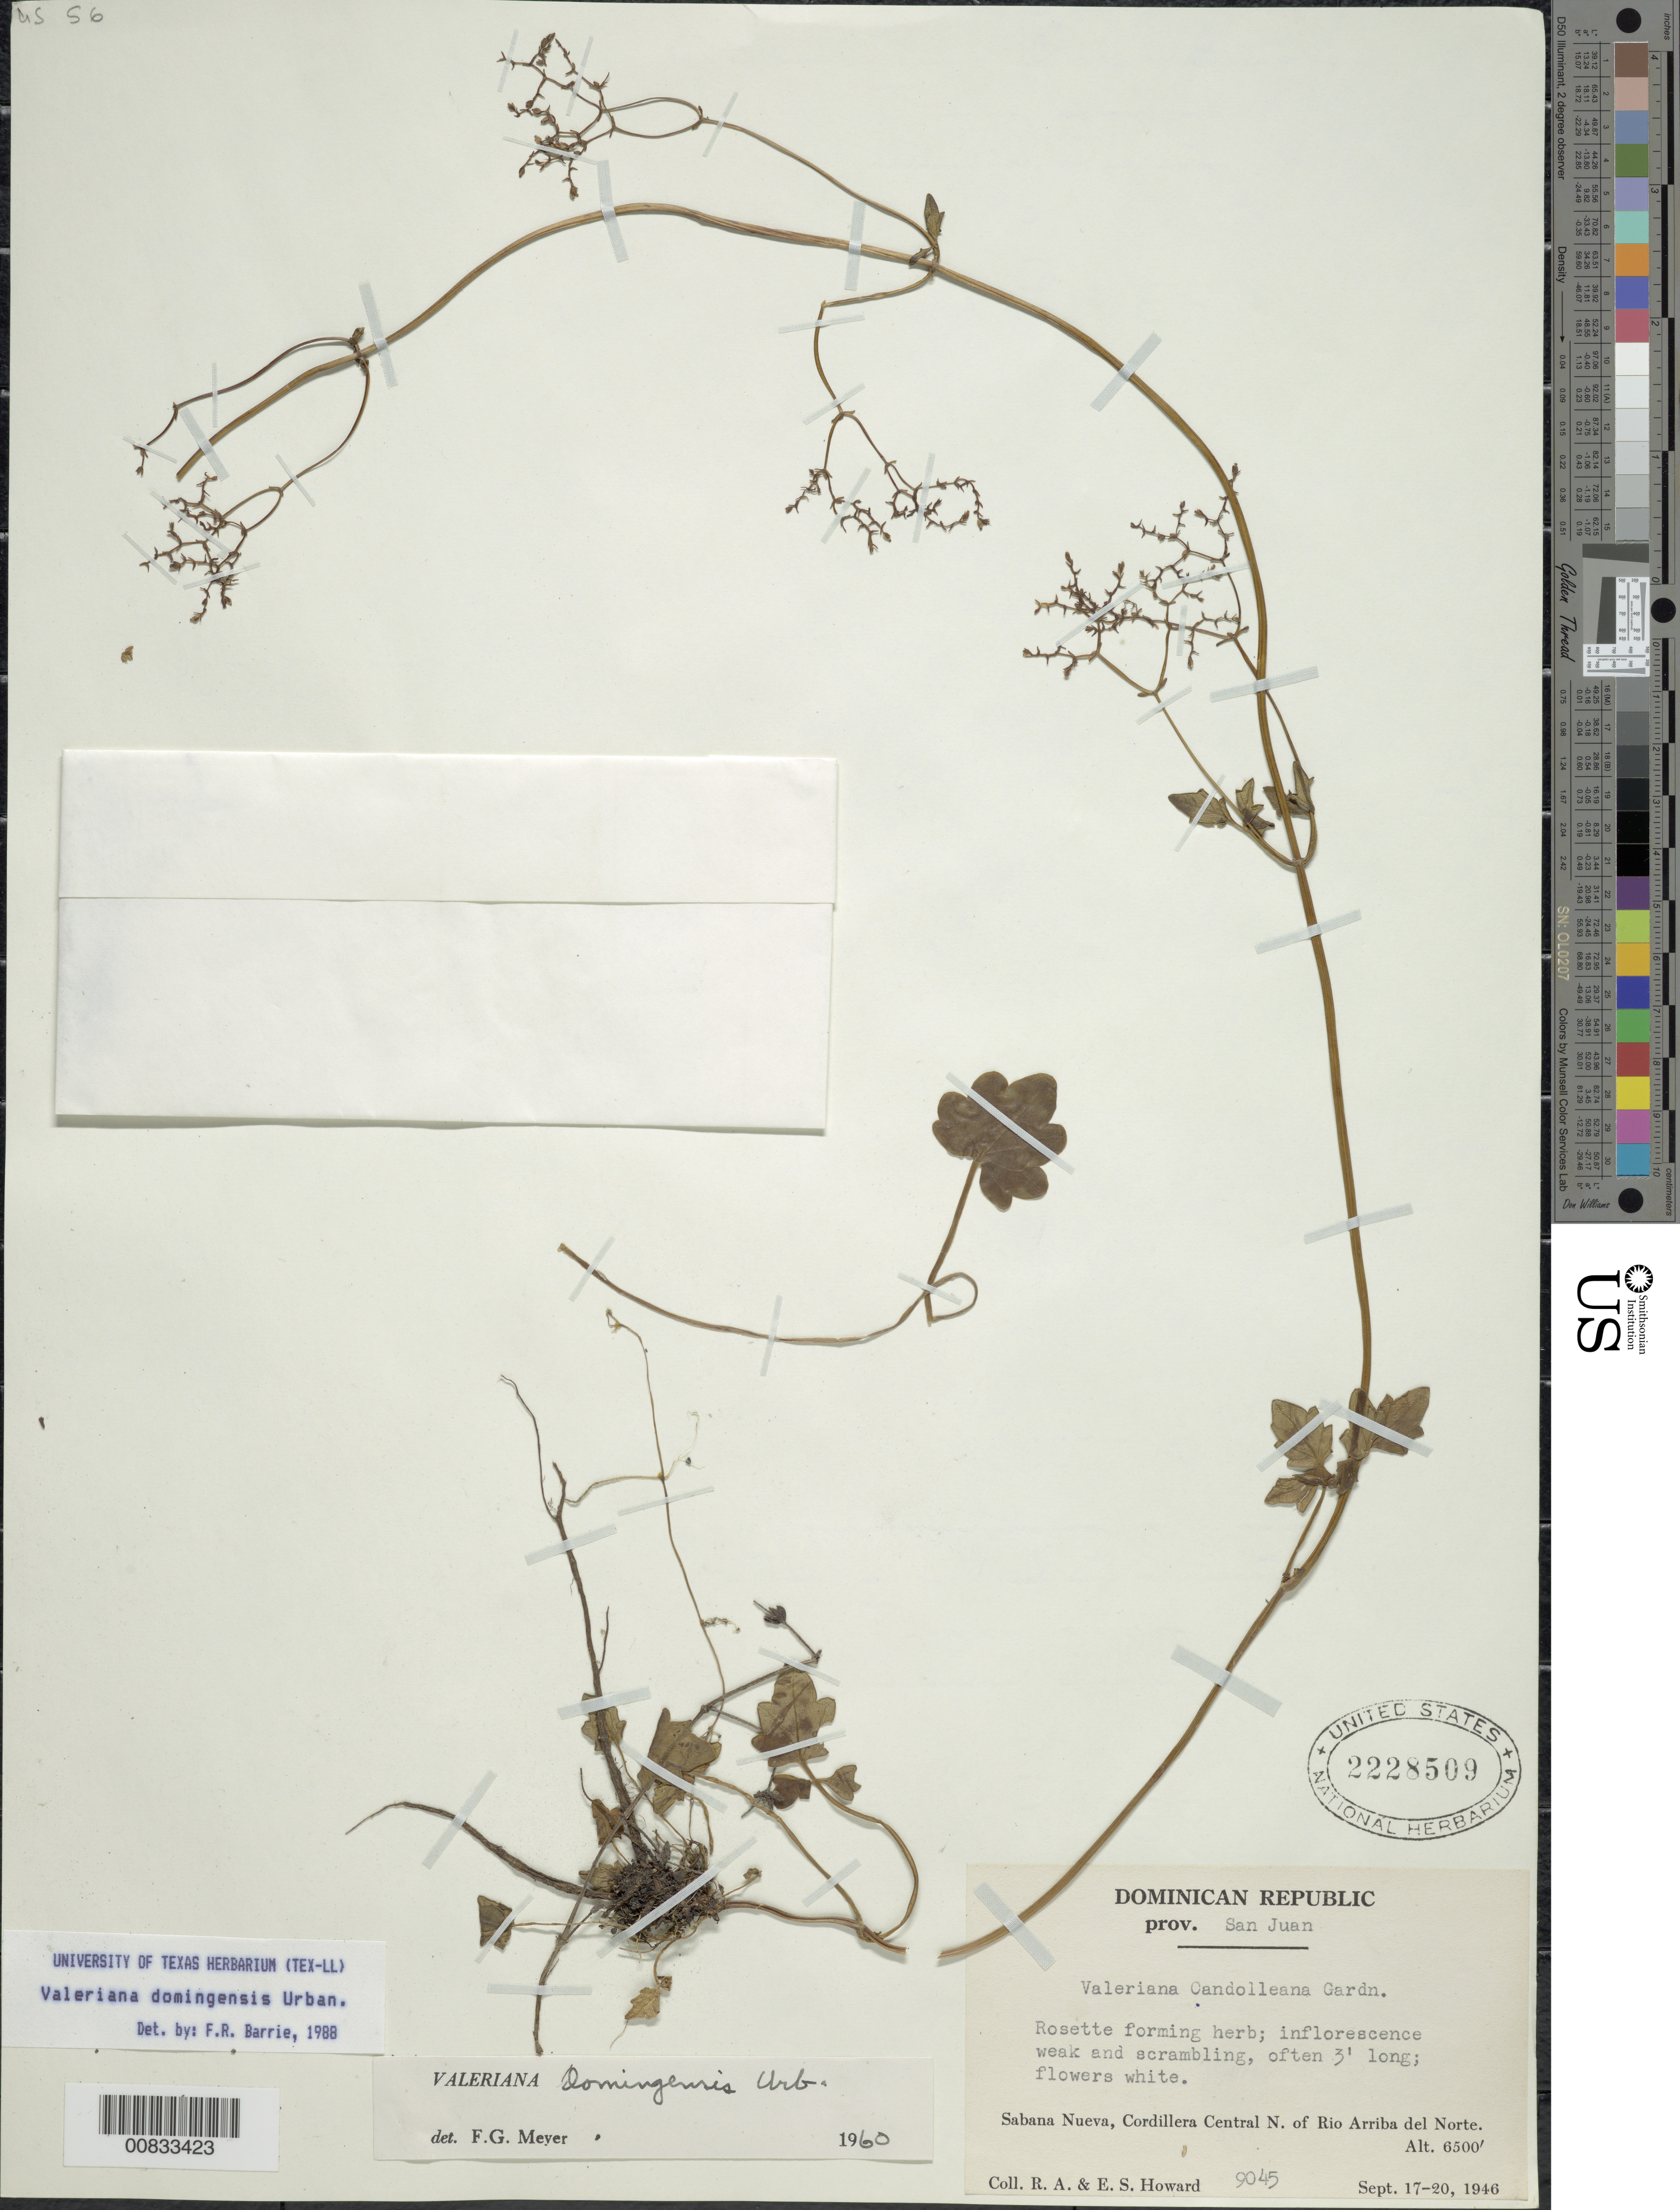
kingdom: Plantae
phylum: Tracheophyta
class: Magnoliopsida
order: Dipsacales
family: Caprifoliaceae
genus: Valeriana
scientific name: Valeriana domingensis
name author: Urb.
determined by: Barrie, F. R.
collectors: R. A. Howard & E. S. Howard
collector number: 9045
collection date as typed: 17 Sep 1946 to 20 Sep 1946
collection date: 1946-09-17/1946-09-20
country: Dominican Republic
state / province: San Juan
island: Hispaniola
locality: Sabana Nueva, Cordillera Central N. of Rio Arriba del Norte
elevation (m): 1981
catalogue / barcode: US 2228509